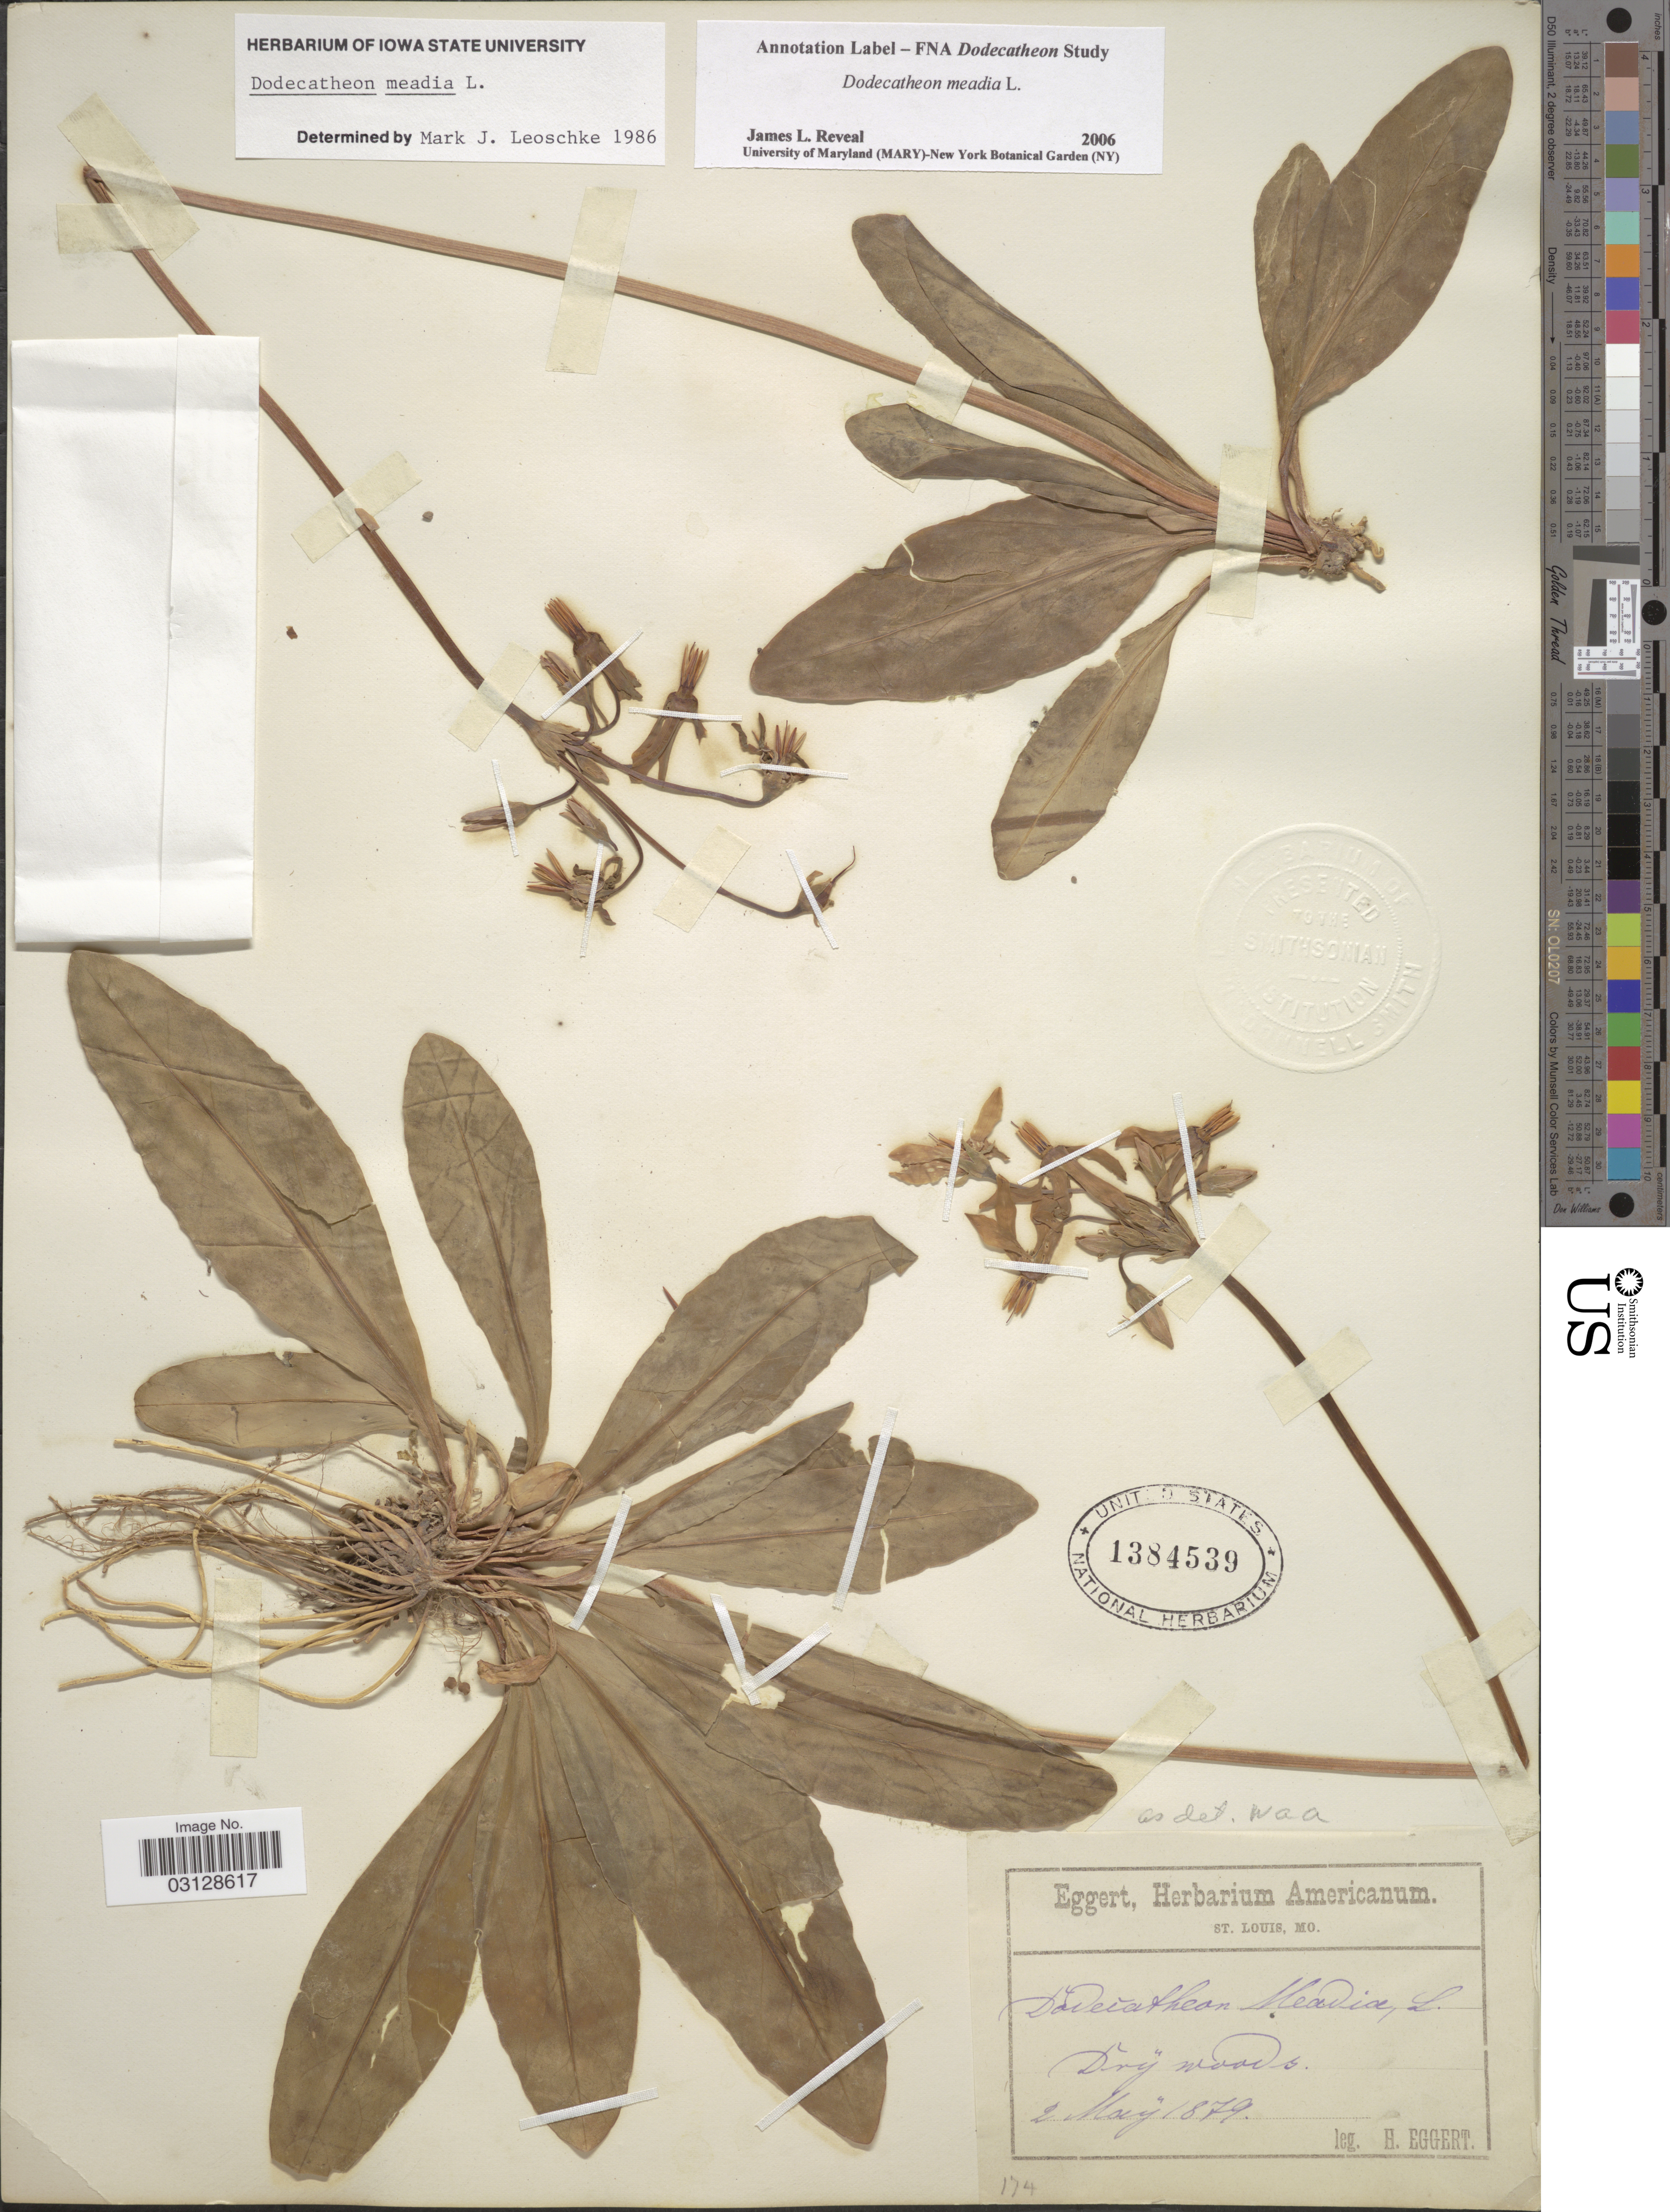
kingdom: Plantae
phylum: Tracheophyta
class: Magnoliopsida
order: Ericales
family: Primulaceae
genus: Dodecatheon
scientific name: Dodecatheon meadia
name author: L.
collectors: H. Eggert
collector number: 174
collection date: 1879-05-02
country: United States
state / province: Missouri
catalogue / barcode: US 1384539